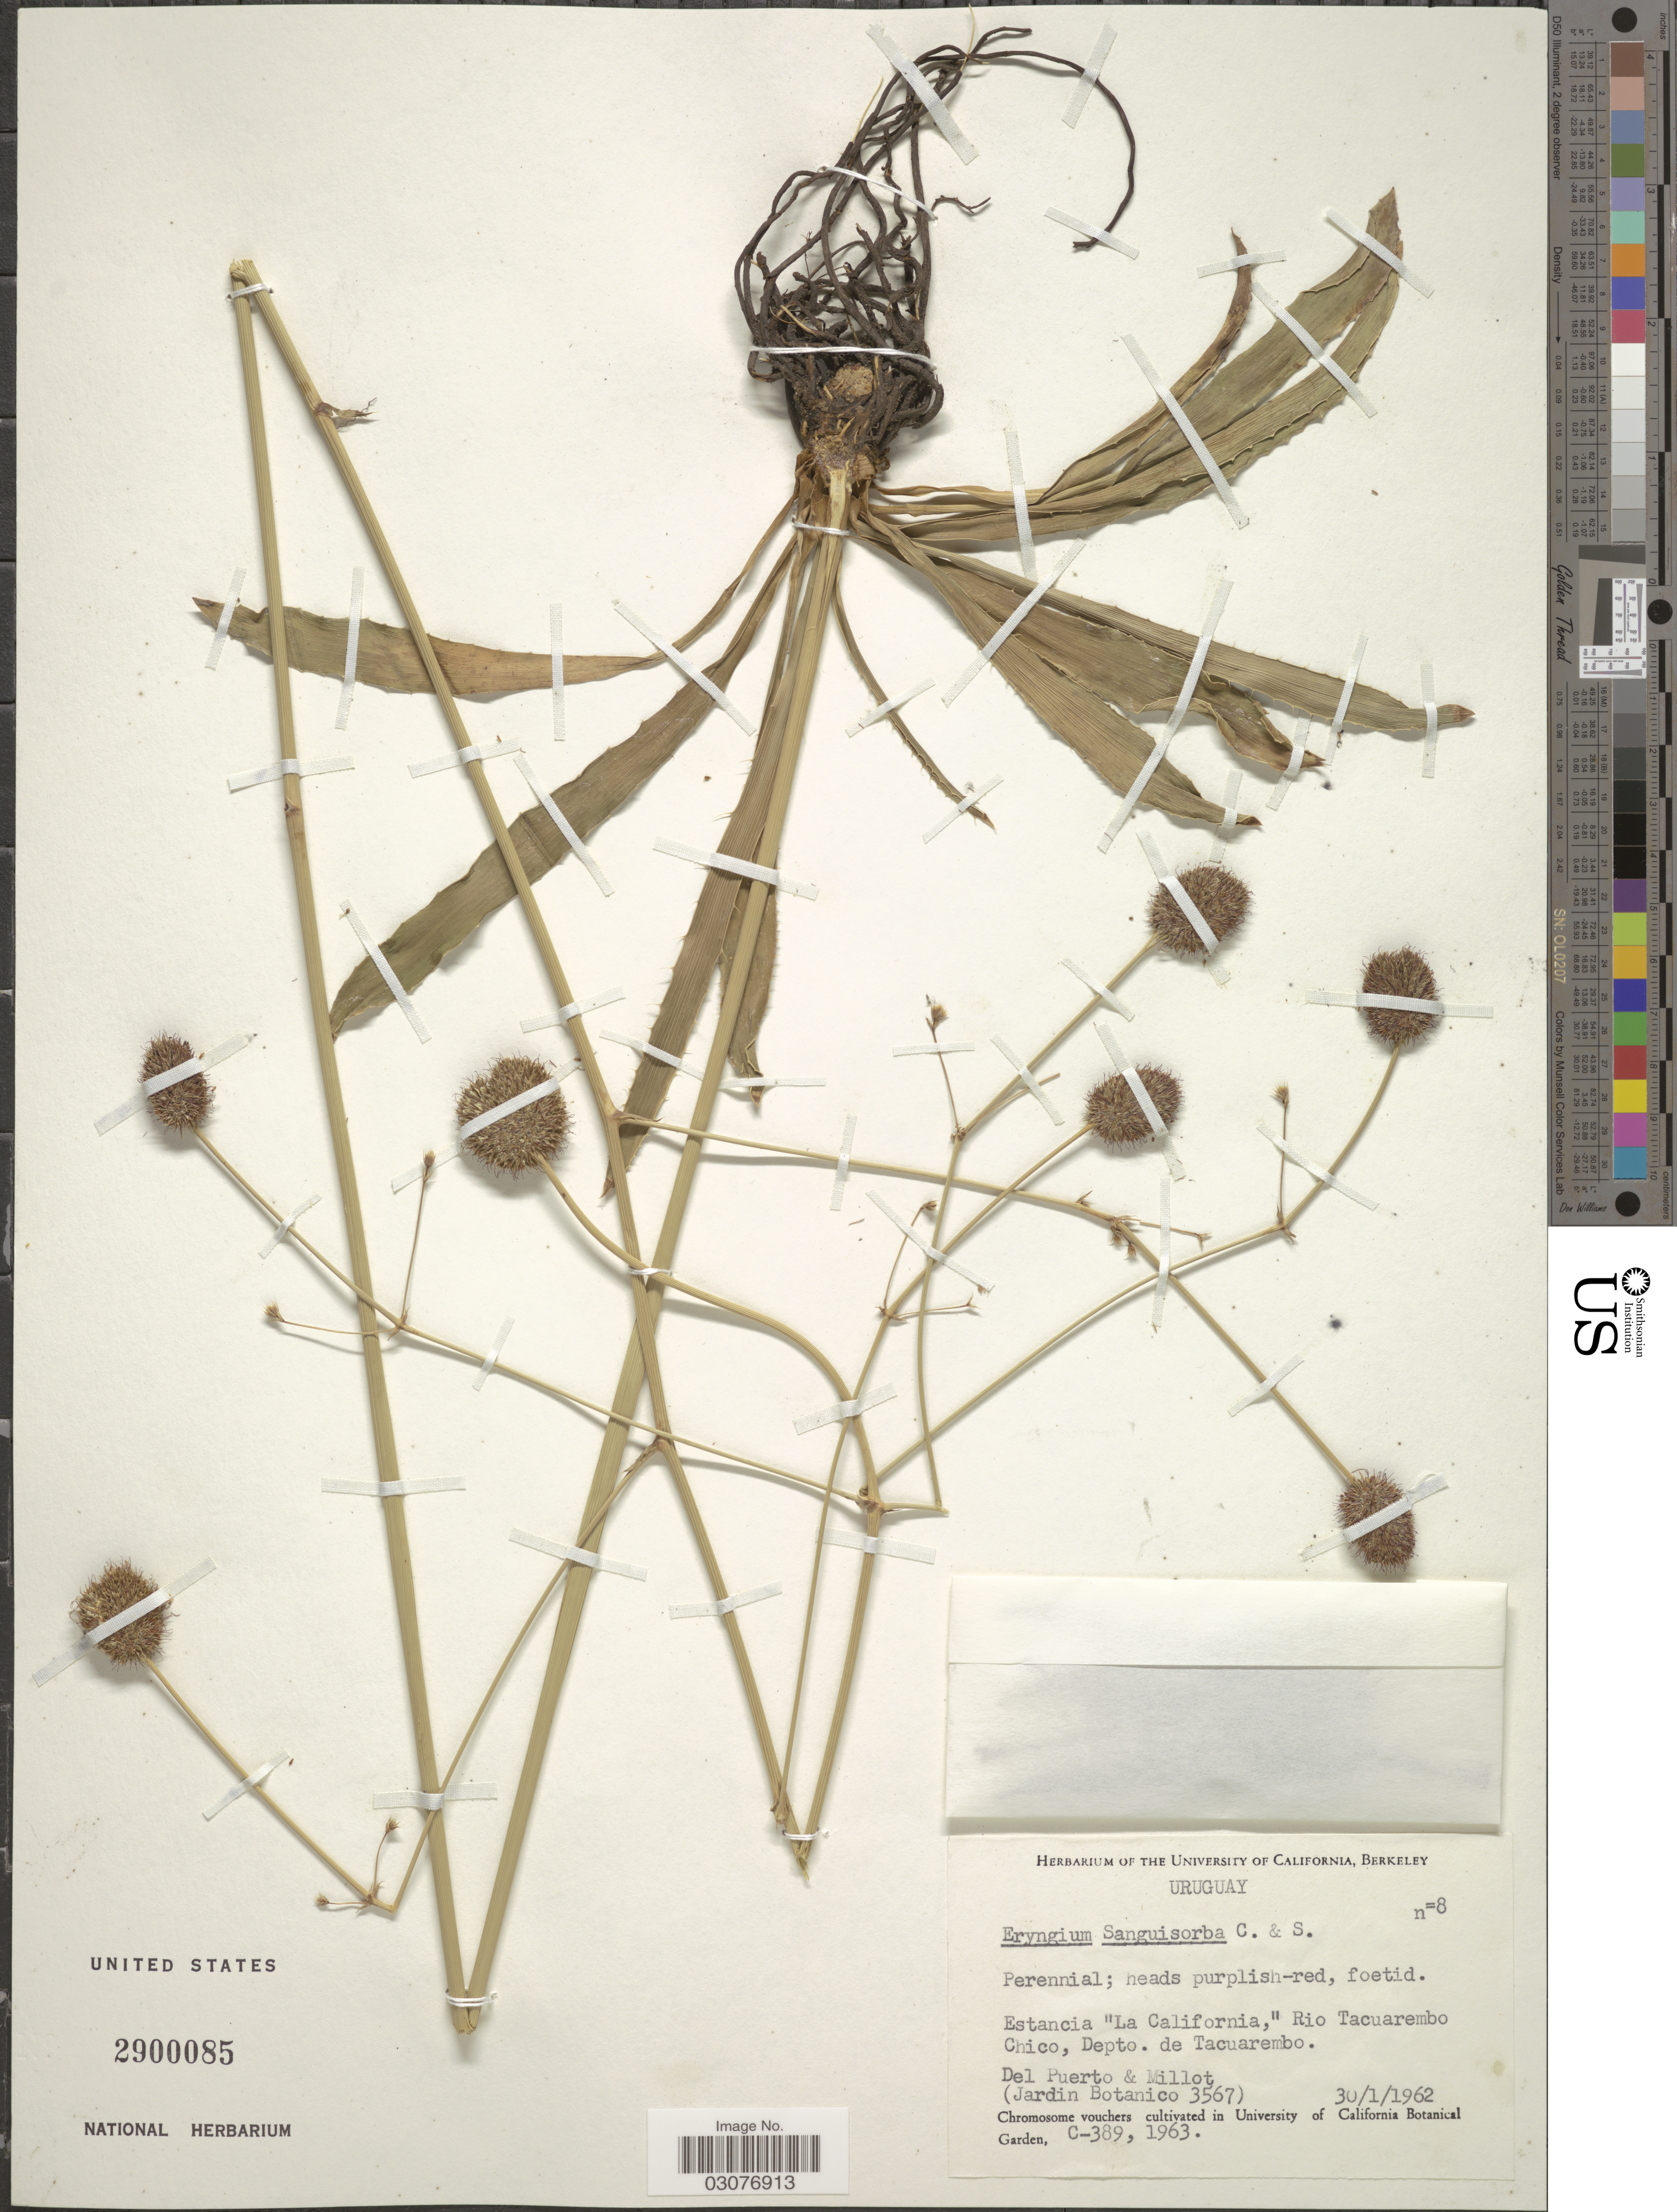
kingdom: Plantae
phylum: Tracheophyta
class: Magnoliopsida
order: Apiales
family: Apiaceae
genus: Eryngium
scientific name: Eryngium sanguisorba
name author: Cham. & Schltdl.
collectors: Del Puerto & -. Millot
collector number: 3567?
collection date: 1962-01-30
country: Uruguay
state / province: Tacuarembó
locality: Estancia "La California," Rio Tacuarembo Chico, Depto. de Tacuarembo.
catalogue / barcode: US 2900085